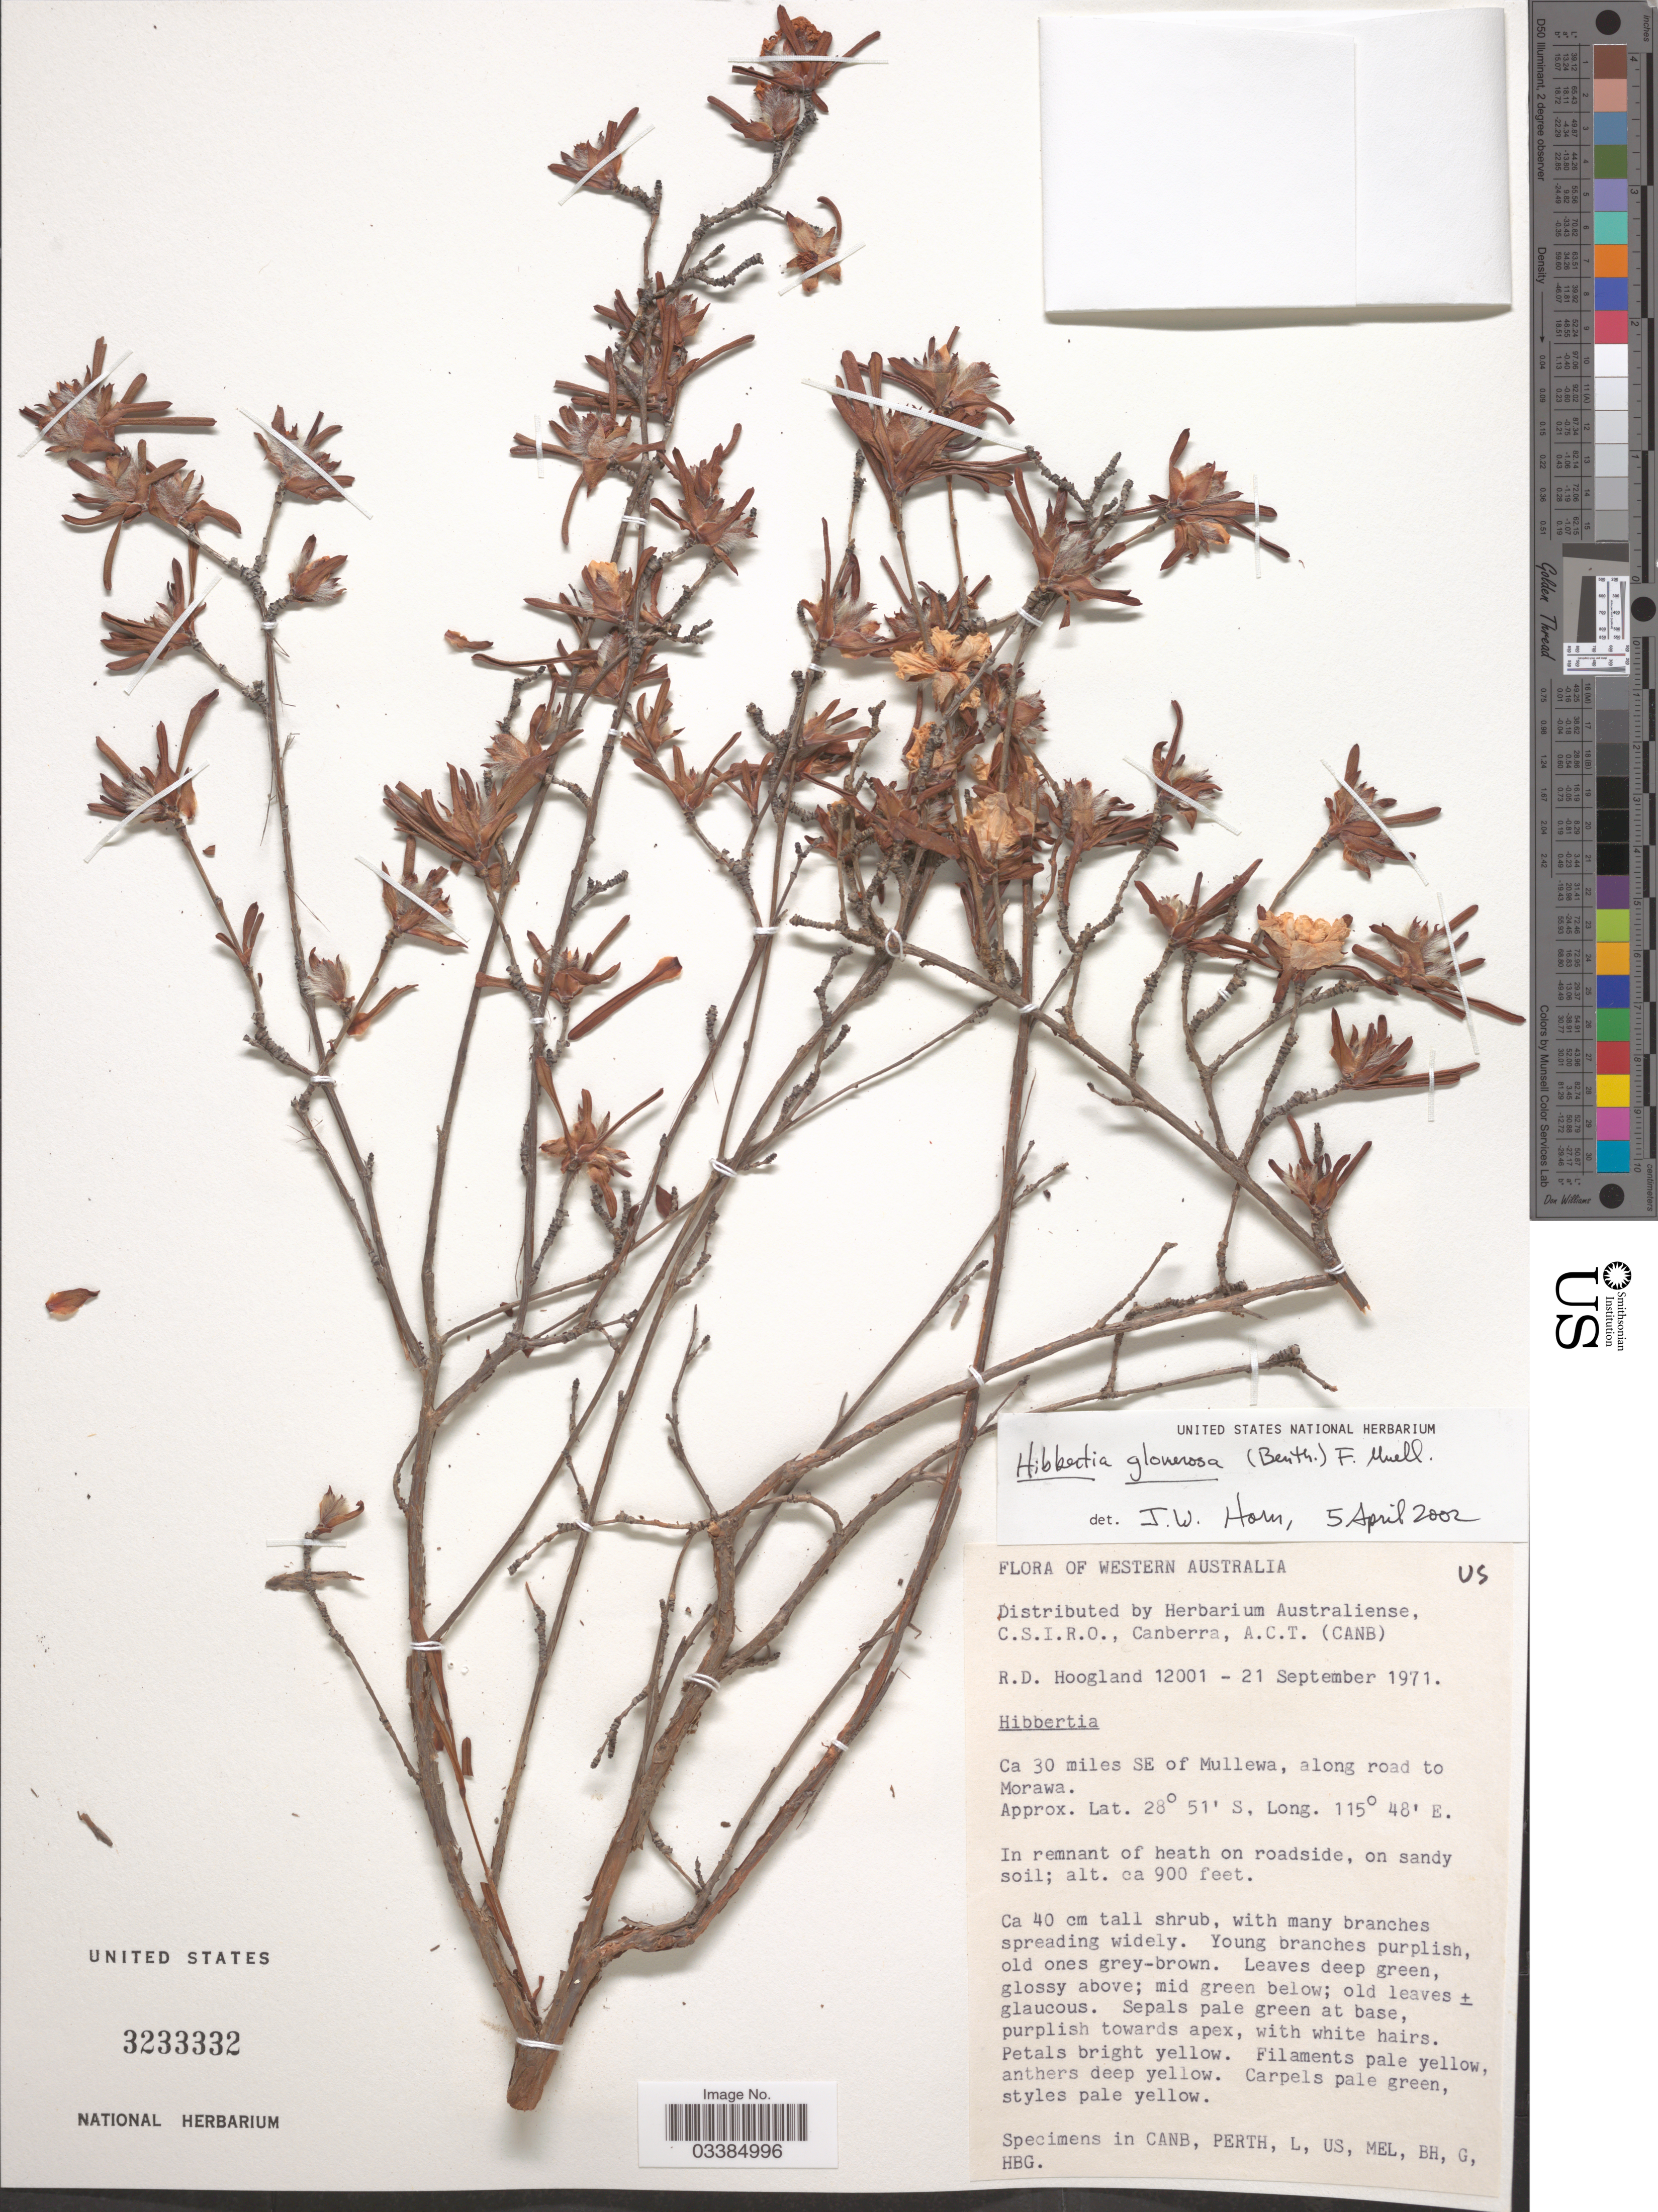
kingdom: Plantae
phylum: Tracheophyta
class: Magnoliopsida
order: Dilleniales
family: Dilleniaceae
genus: Hibbertia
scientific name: Hibbertia glomerosa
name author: F. Muell.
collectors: R. D. Hoogland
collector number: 12001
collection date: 1971-09-21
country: Australia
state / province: Western Australia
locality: Ca 30 miles SE of Mullewa, along road to Morawa. In remnant of heath on roadside.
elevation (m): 274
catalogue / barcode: US 3233332